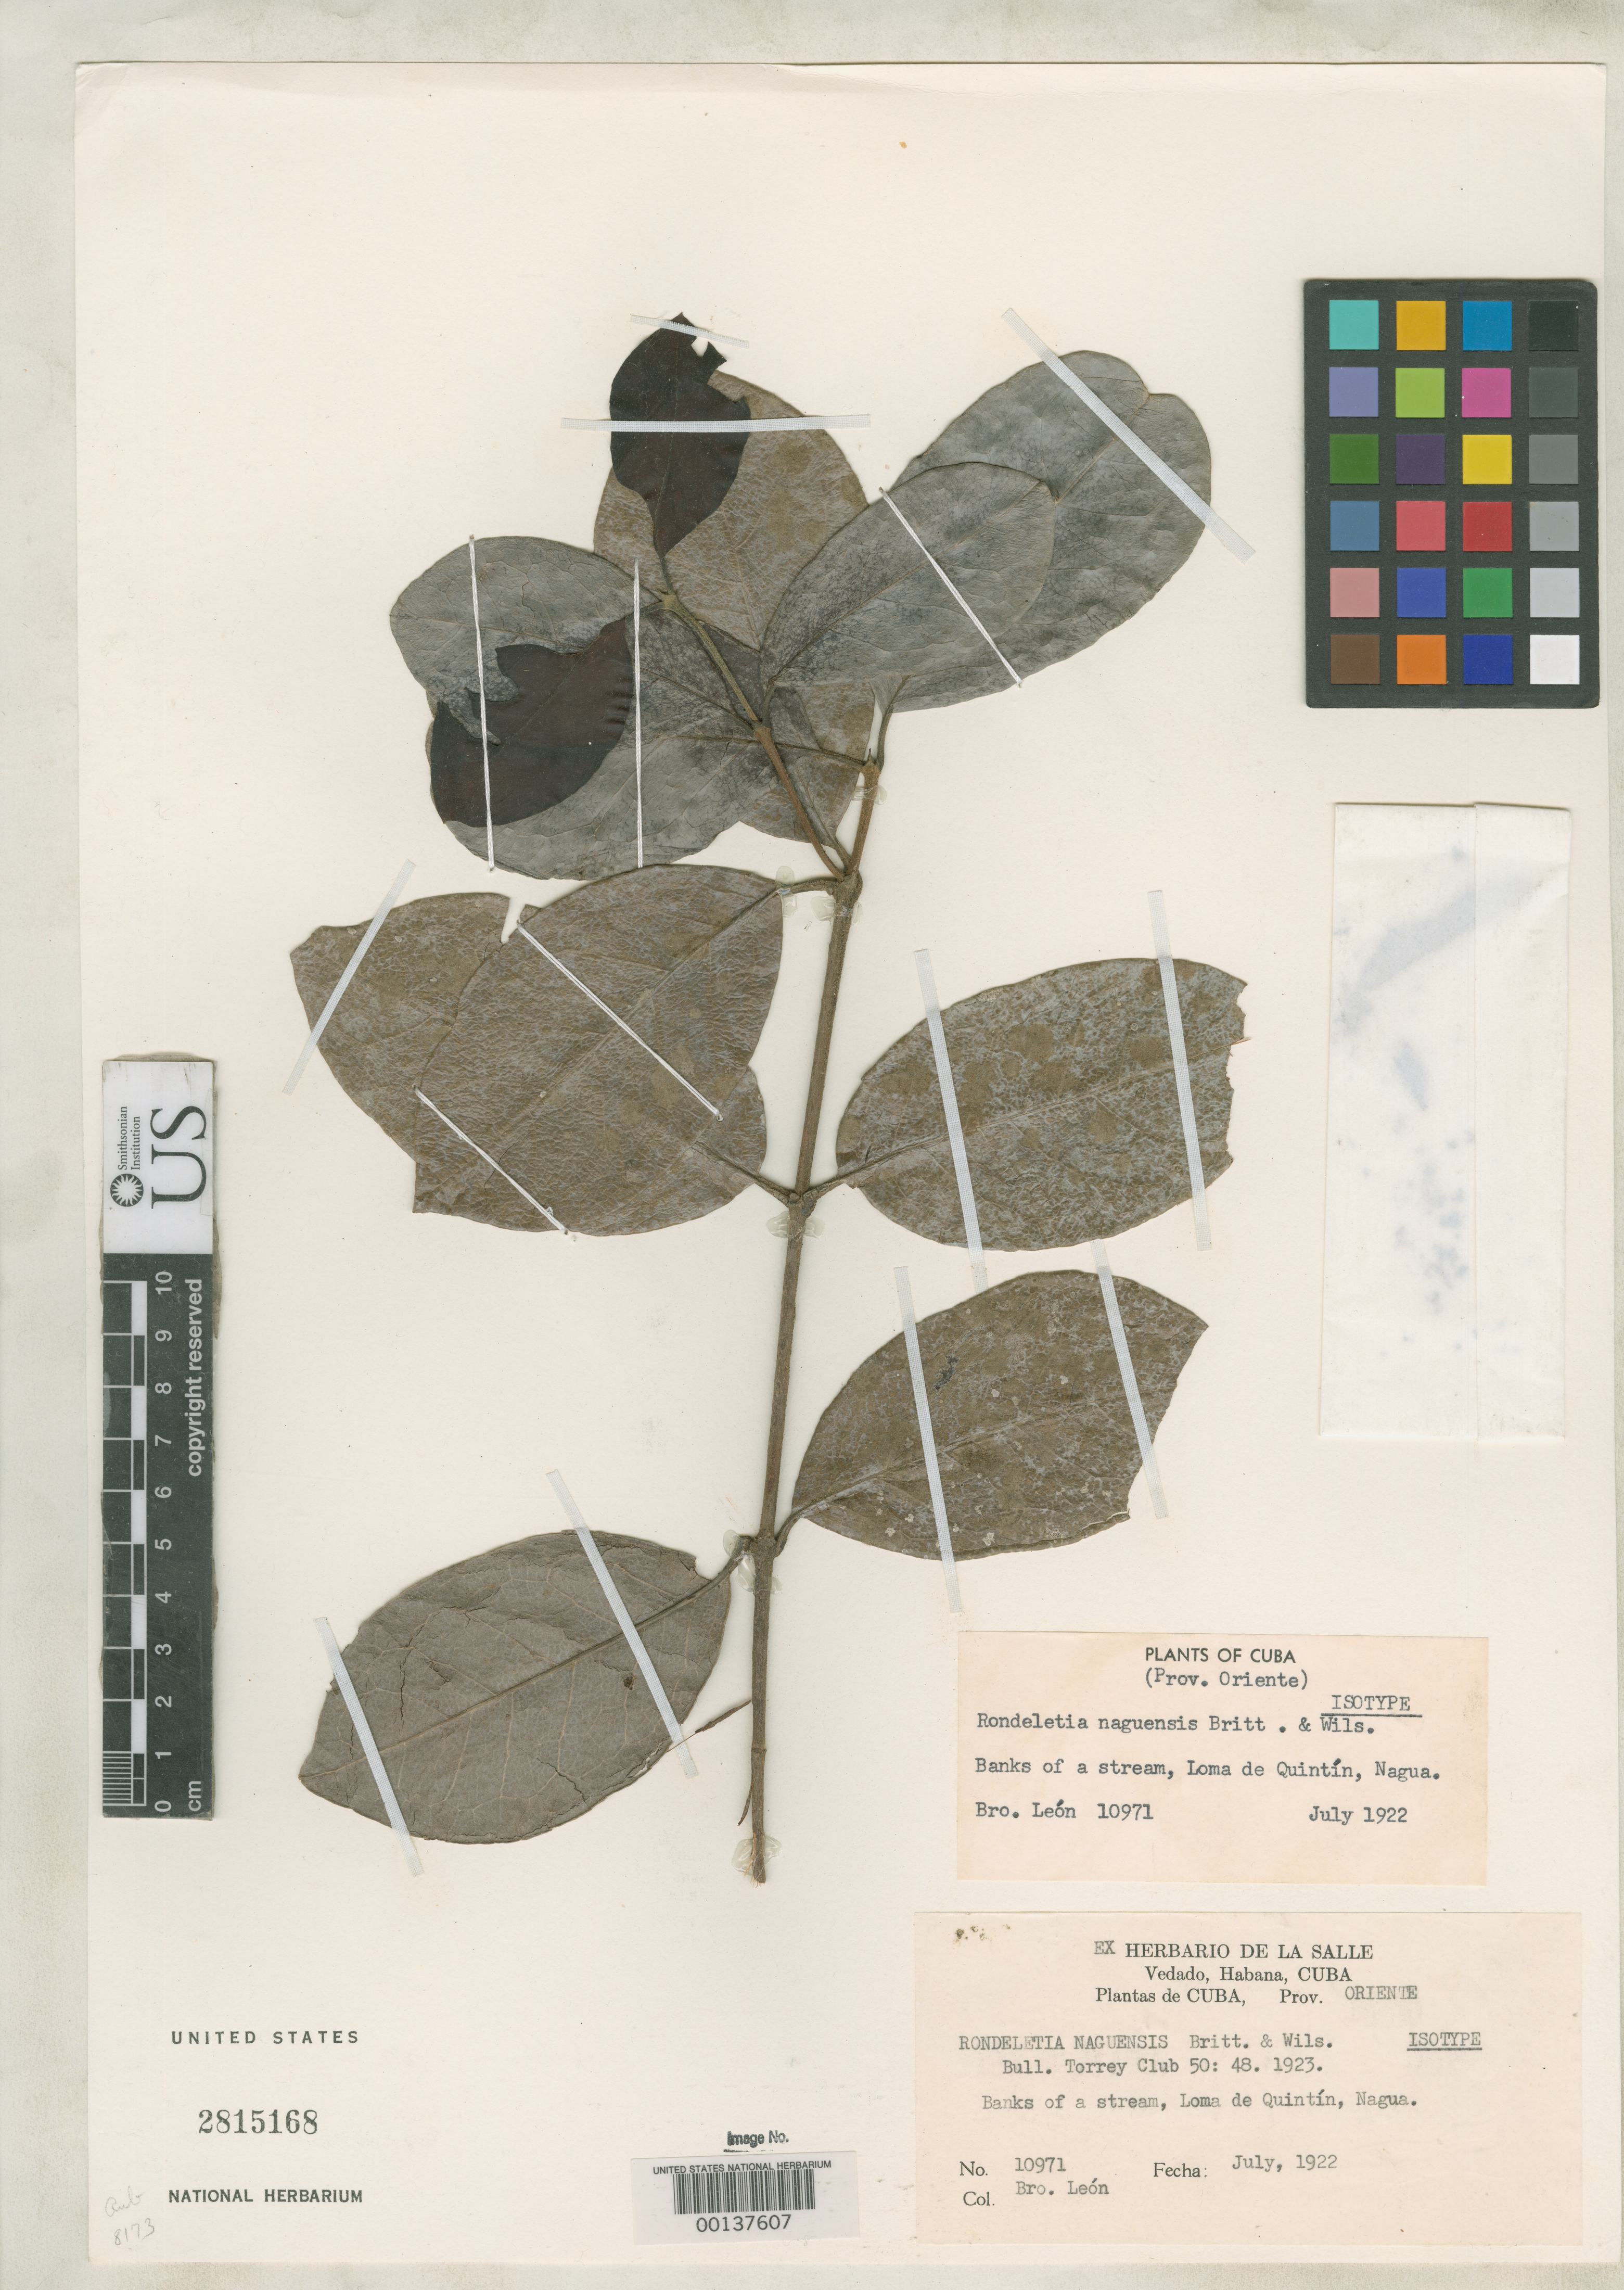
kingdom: Plantae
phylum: Tracheophyta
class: Magnoliopsida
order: Gentianales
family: Rubiaceae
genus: Rondeletia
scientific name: Rondeletia naguensis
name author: Britton & P. Wilson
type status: Isotype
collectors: Bro. León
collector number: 10971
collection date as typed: Jul 1922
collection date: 1922-07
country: Cuba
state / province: Oriente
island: Greater Antilles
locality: Loma de Quintin, Nagua.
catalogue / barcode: US 2815168